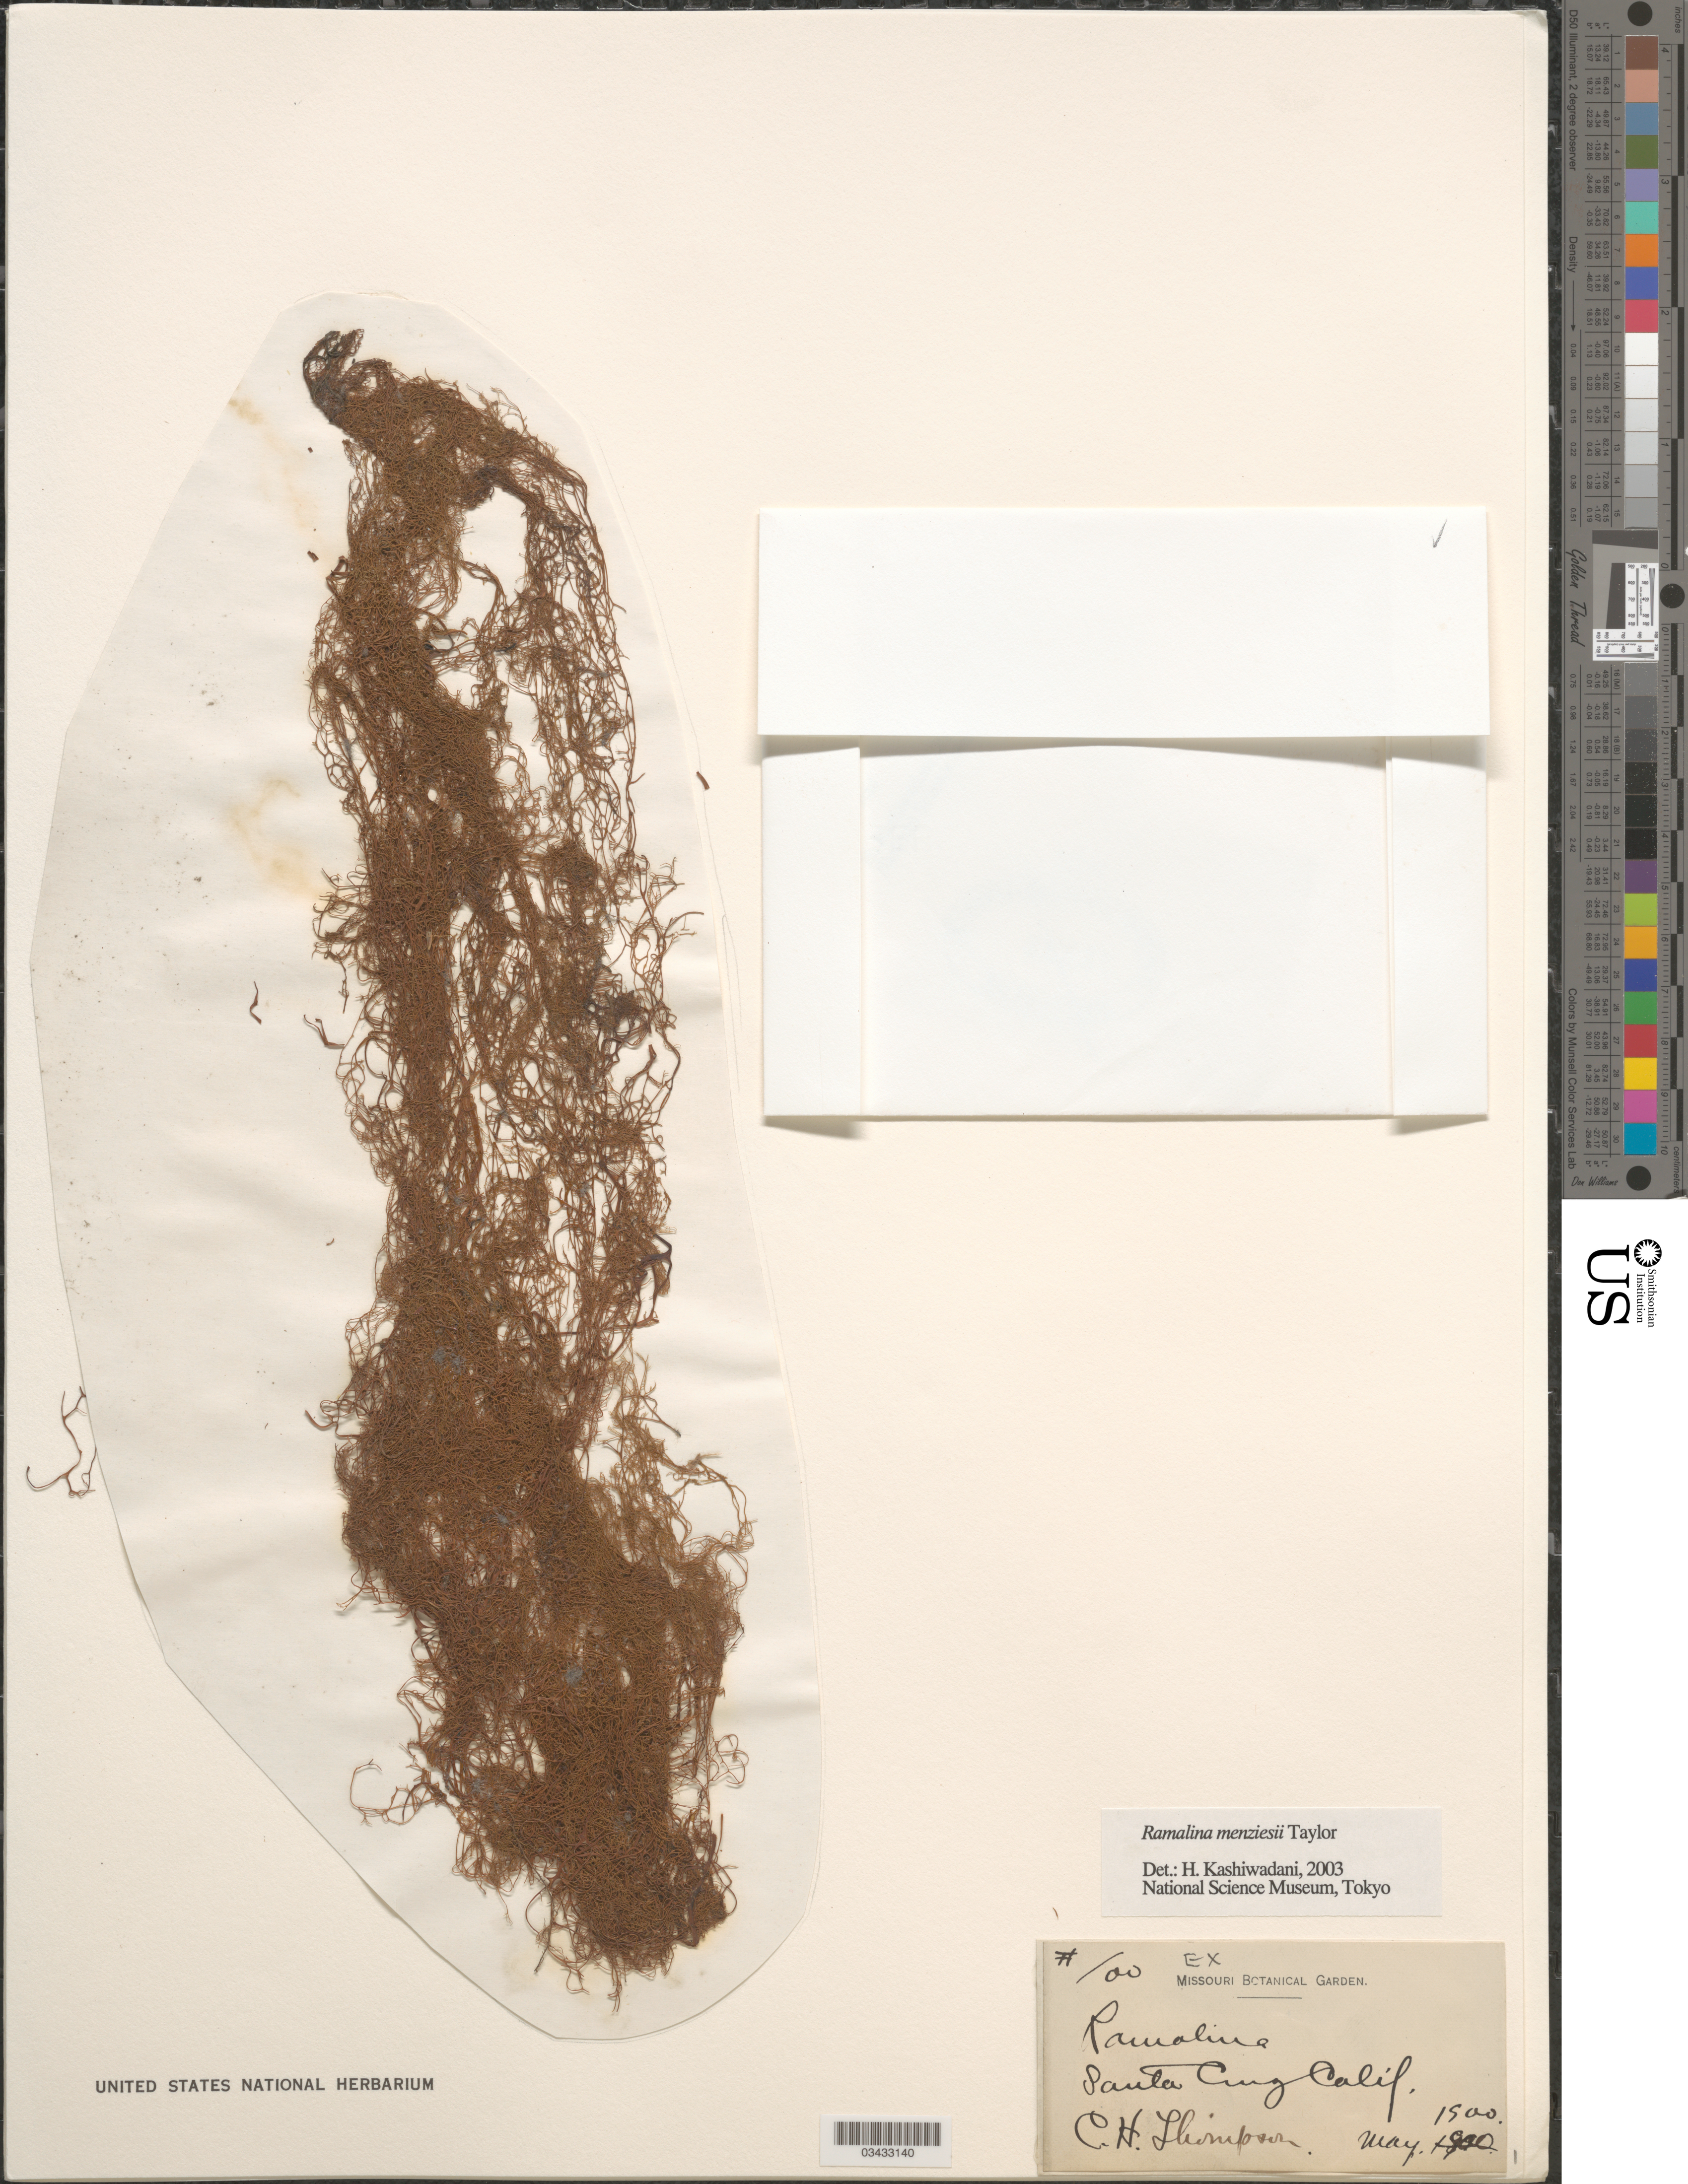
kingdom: Fungi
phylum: Ascomycota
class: Lecanoromycetes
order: Lecanorales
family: Ramalinaceae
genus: Ramalina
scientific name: Ramalina menziesii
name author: T. Taylor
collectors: C. H. Thomson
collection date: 1900-05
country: United States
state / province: California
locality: Santa Cruz